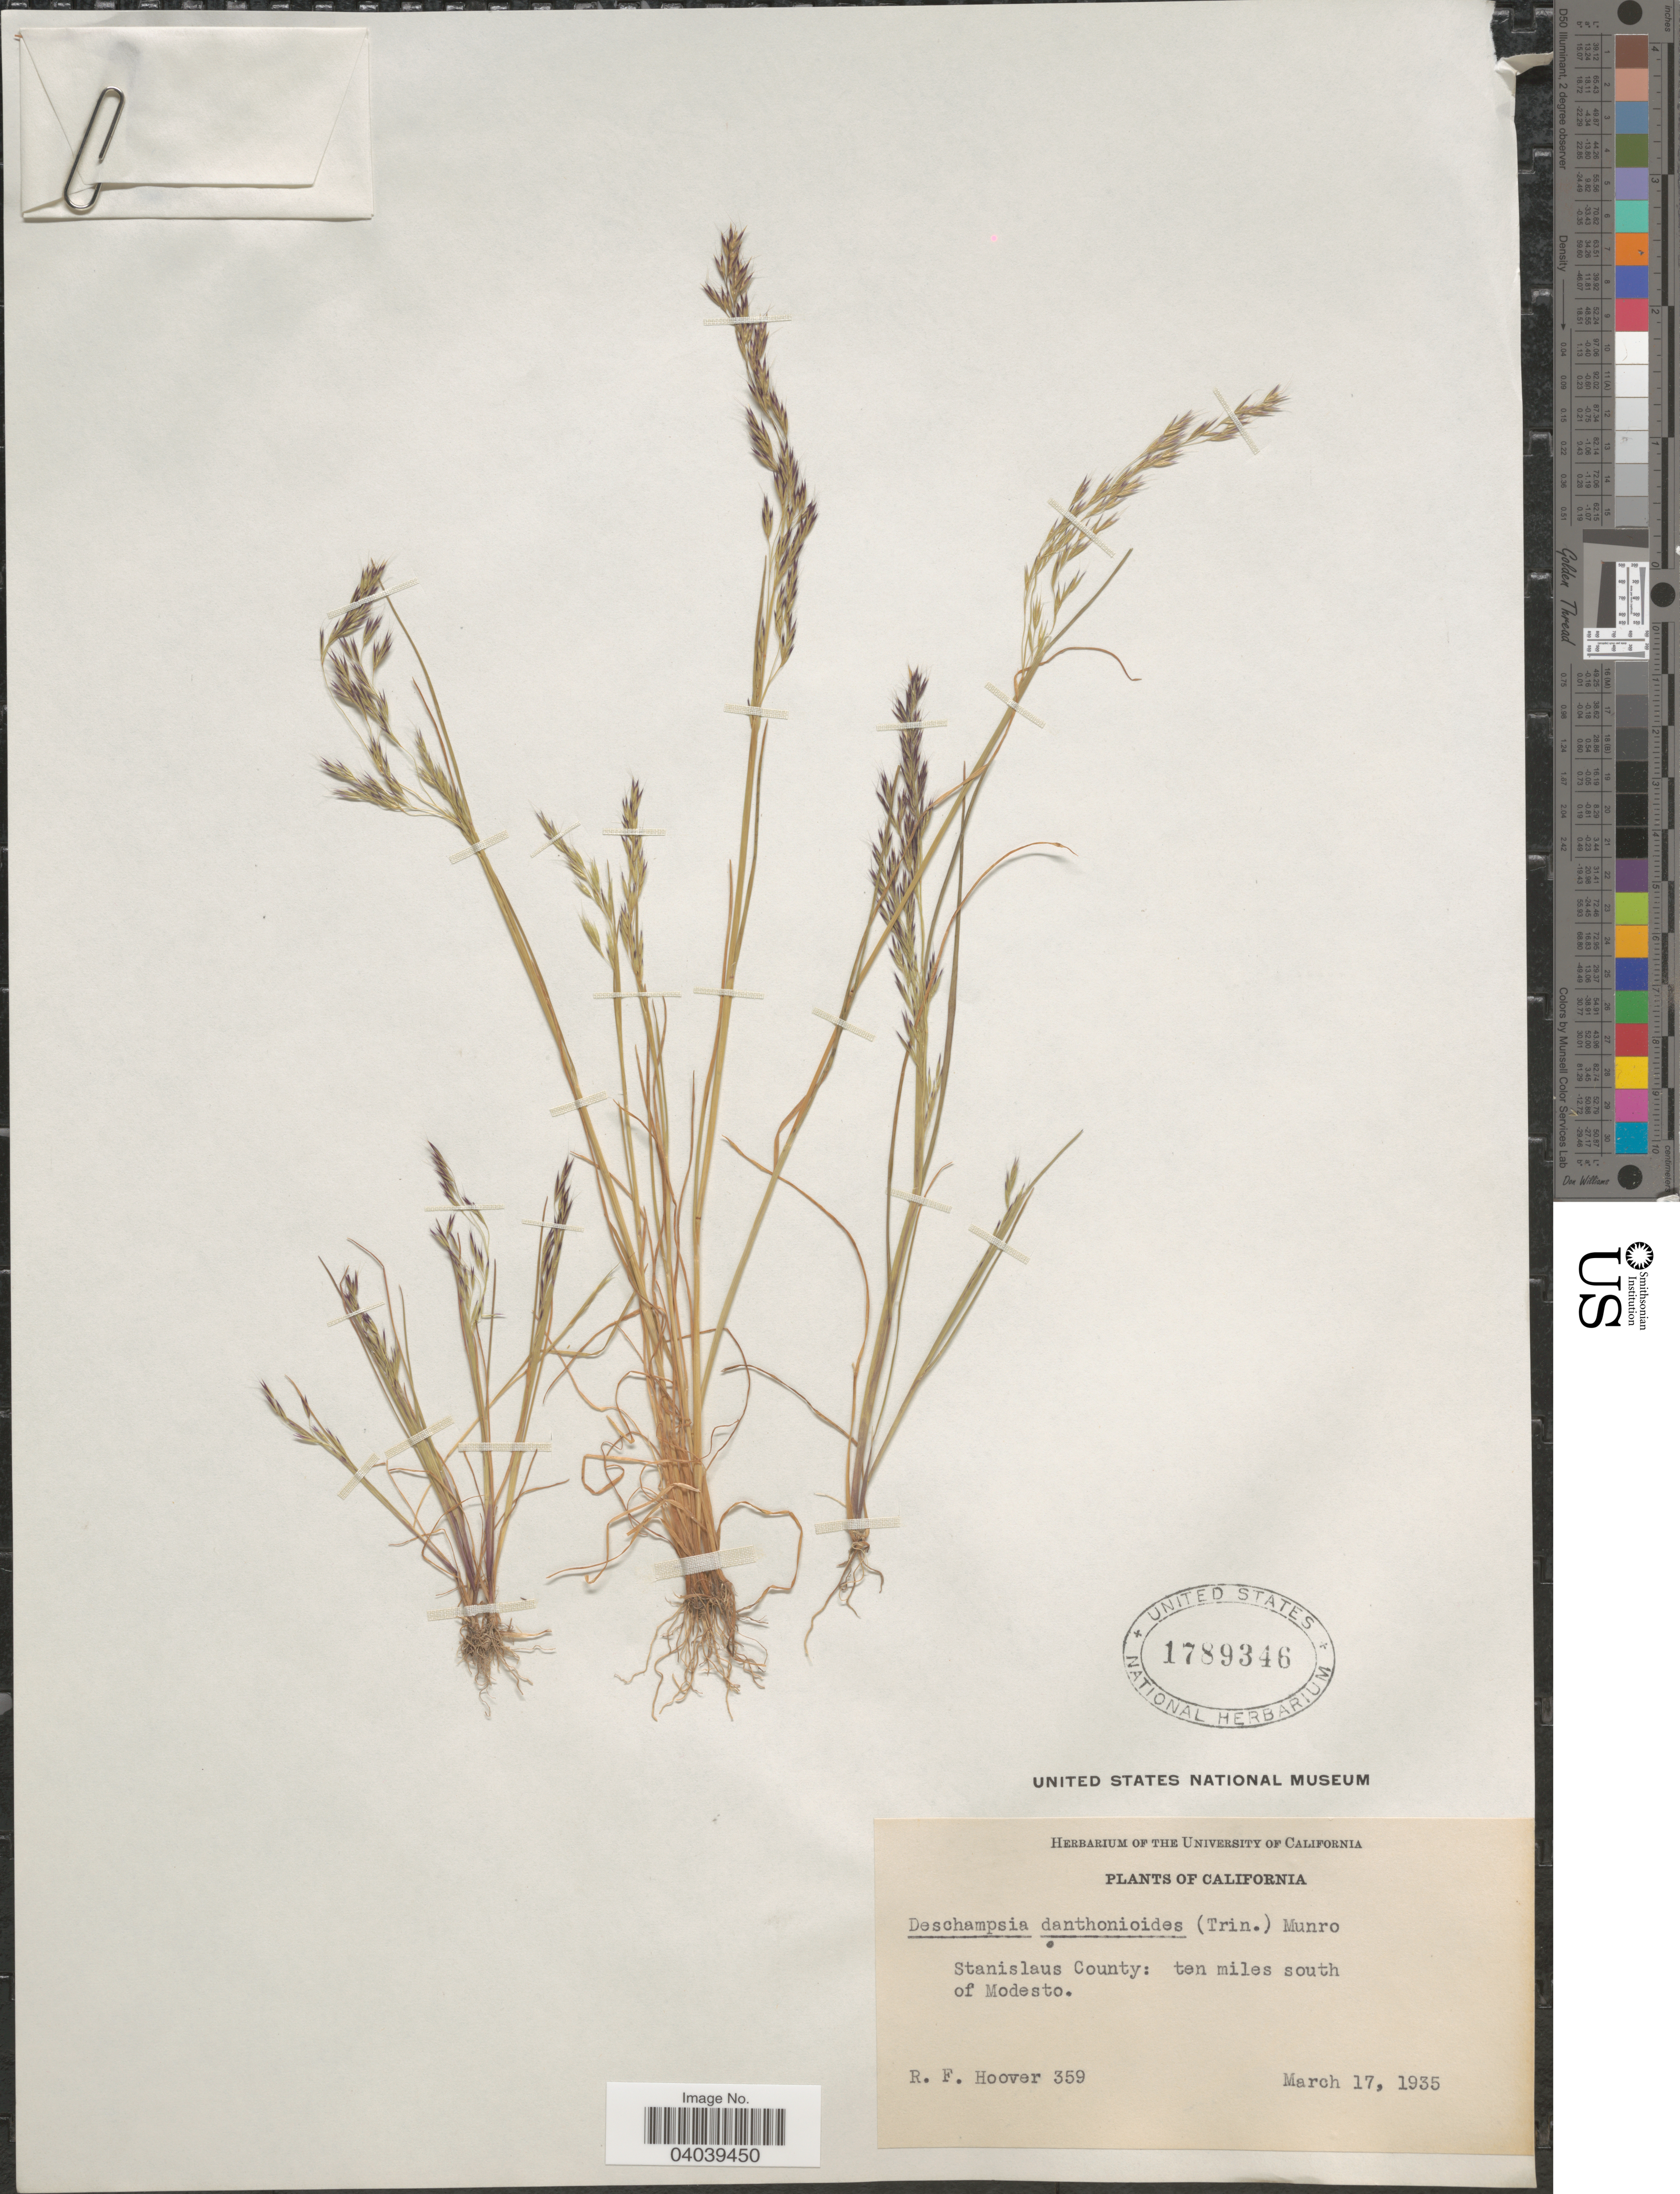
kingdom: Plantae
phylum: Tracheophyta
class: Liliopsida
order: Poales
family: Poaceae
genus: Deschampsia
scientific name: Deschampsia danthonioides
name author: (Trin.) Munro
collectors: R. F. Hoover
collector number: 359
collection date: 1935-03-17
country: United States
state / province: California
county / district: Stanislaus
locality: Stanislaus County: ten miles south of Modesto.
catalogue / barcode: US 1789346